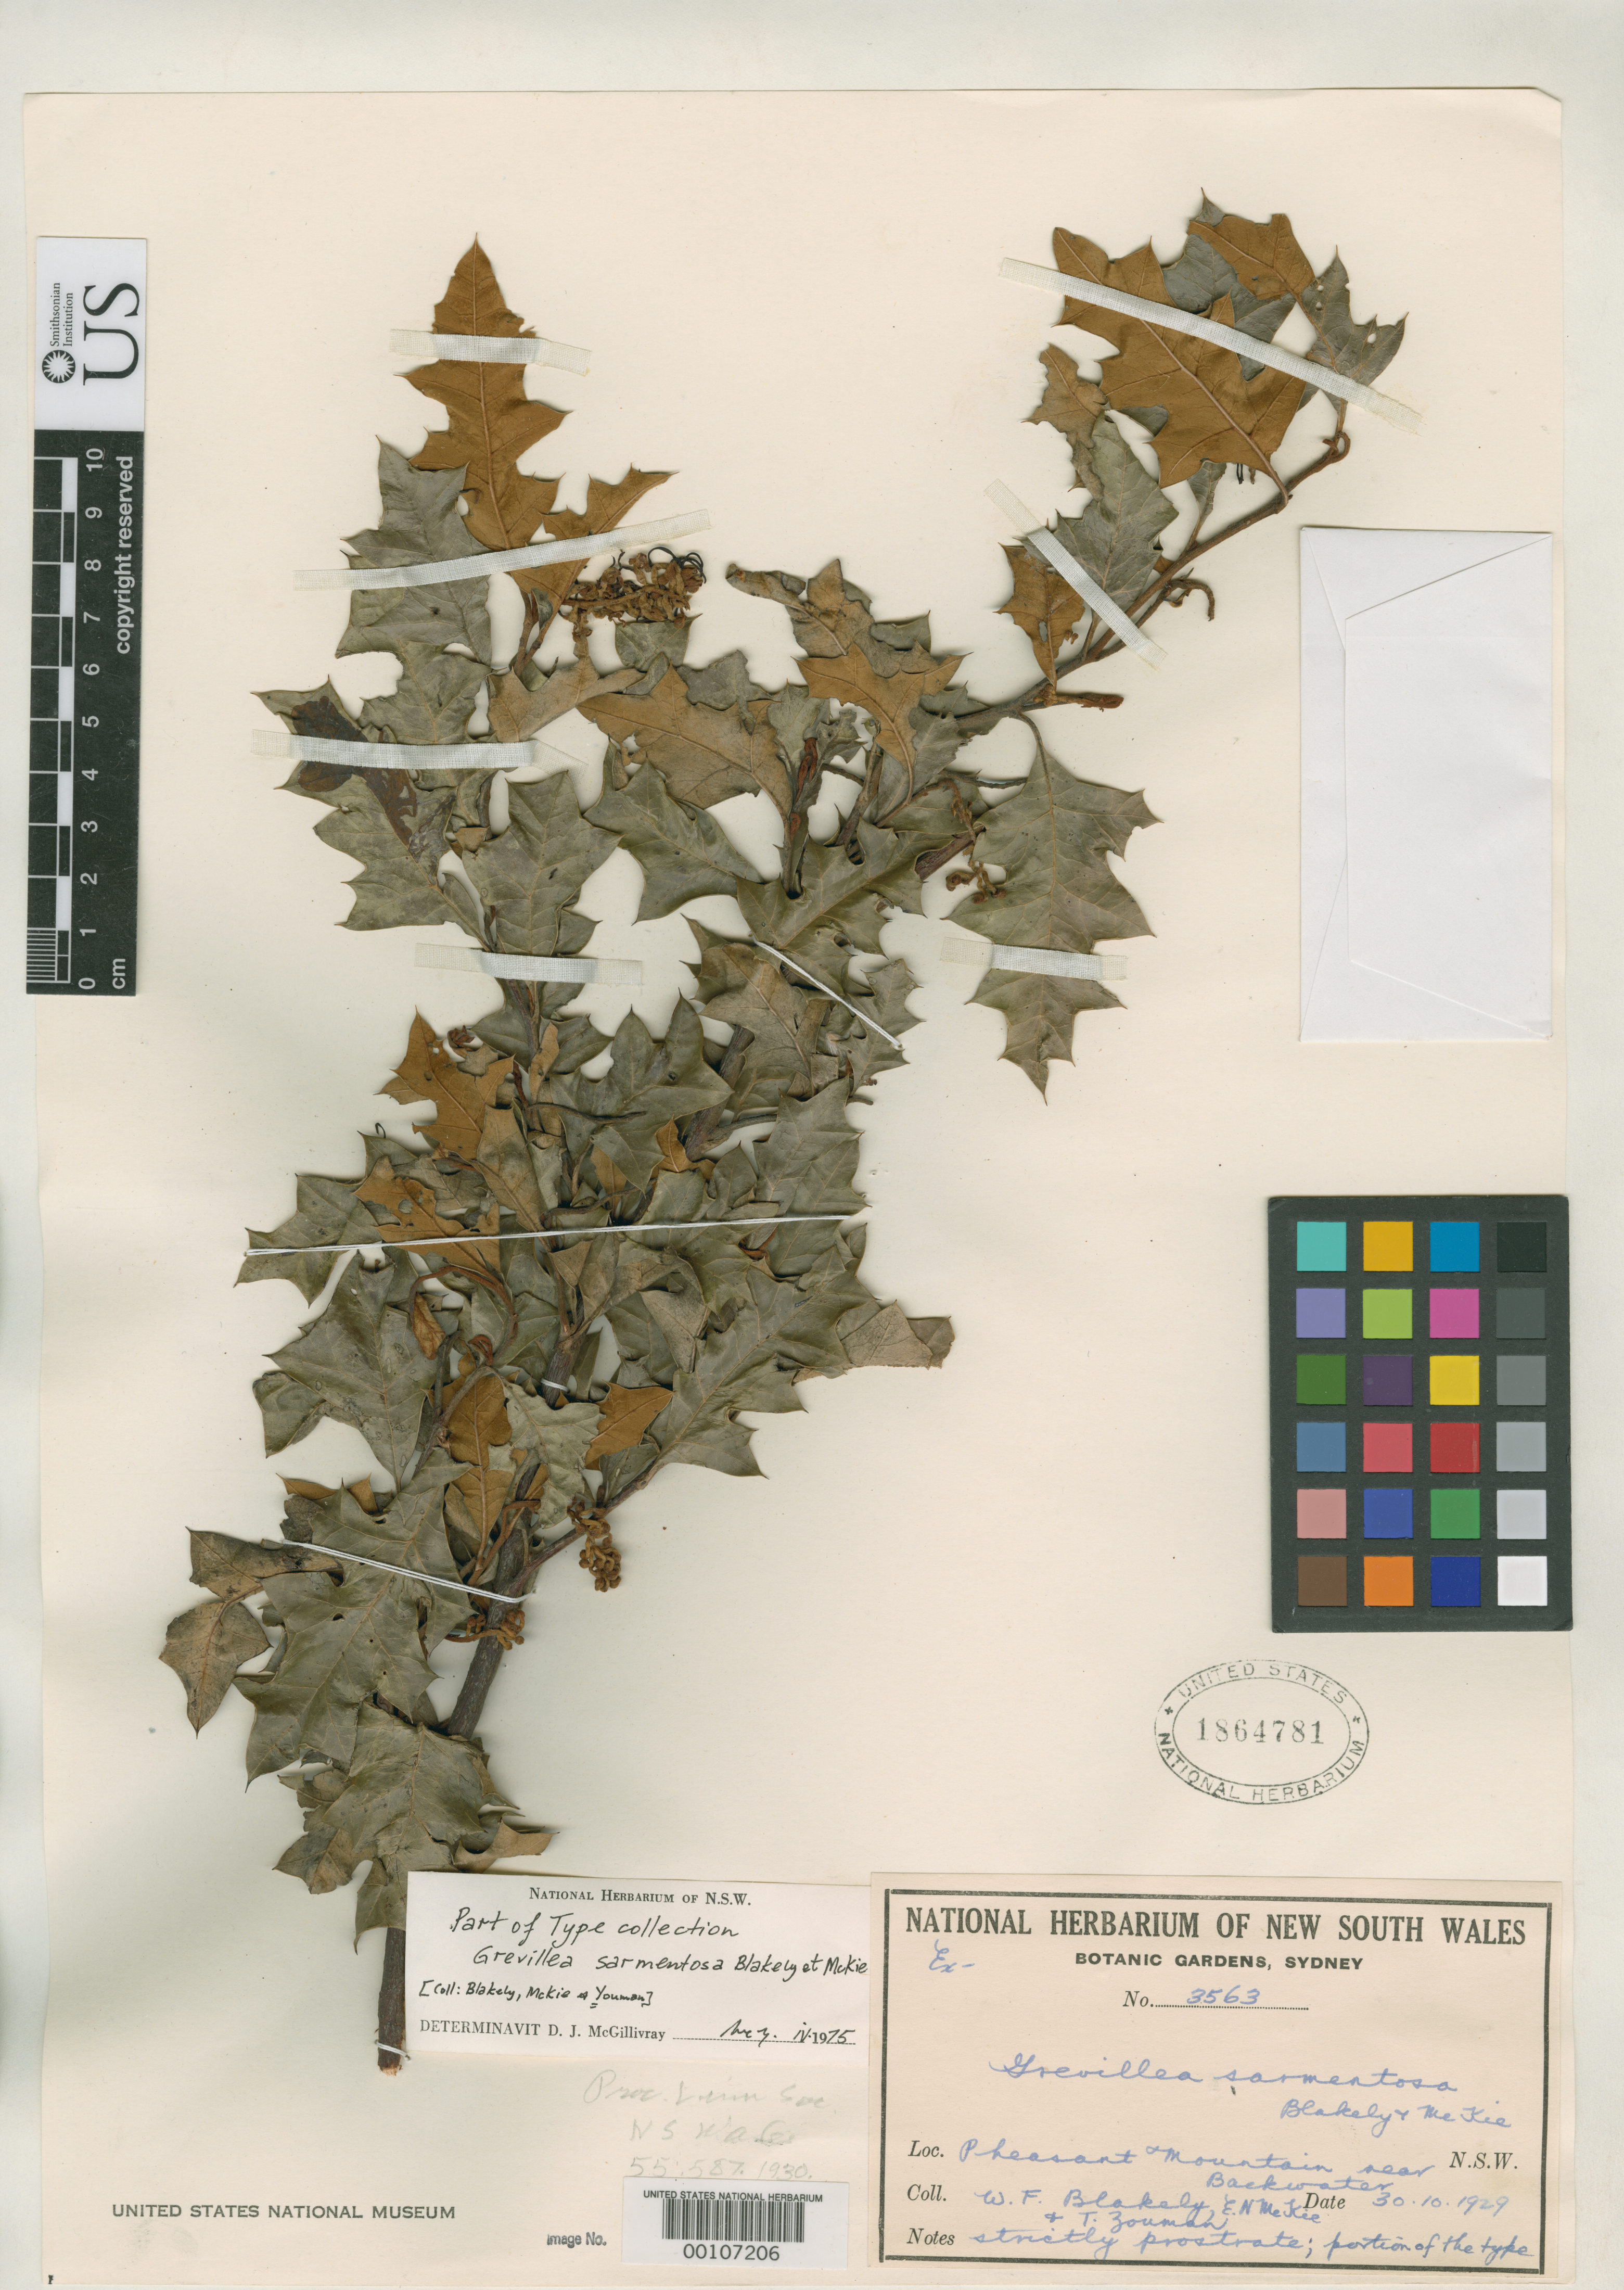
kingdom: Plantae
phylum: Tracheophyta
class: Magnoliopsida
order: Proteales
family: Proteaceae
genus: Grevillea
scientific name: Grevillea sarmentosa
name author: Blakely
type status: Isotype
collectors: E. McKie, T. Youmant & W. Blakely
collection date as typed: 30 Oct 1929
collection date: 1929-10-30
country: Australia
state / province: New South Wales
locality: Pheasant Mountain, 2 miles NE of Blackwater.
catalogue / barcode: US 1864781